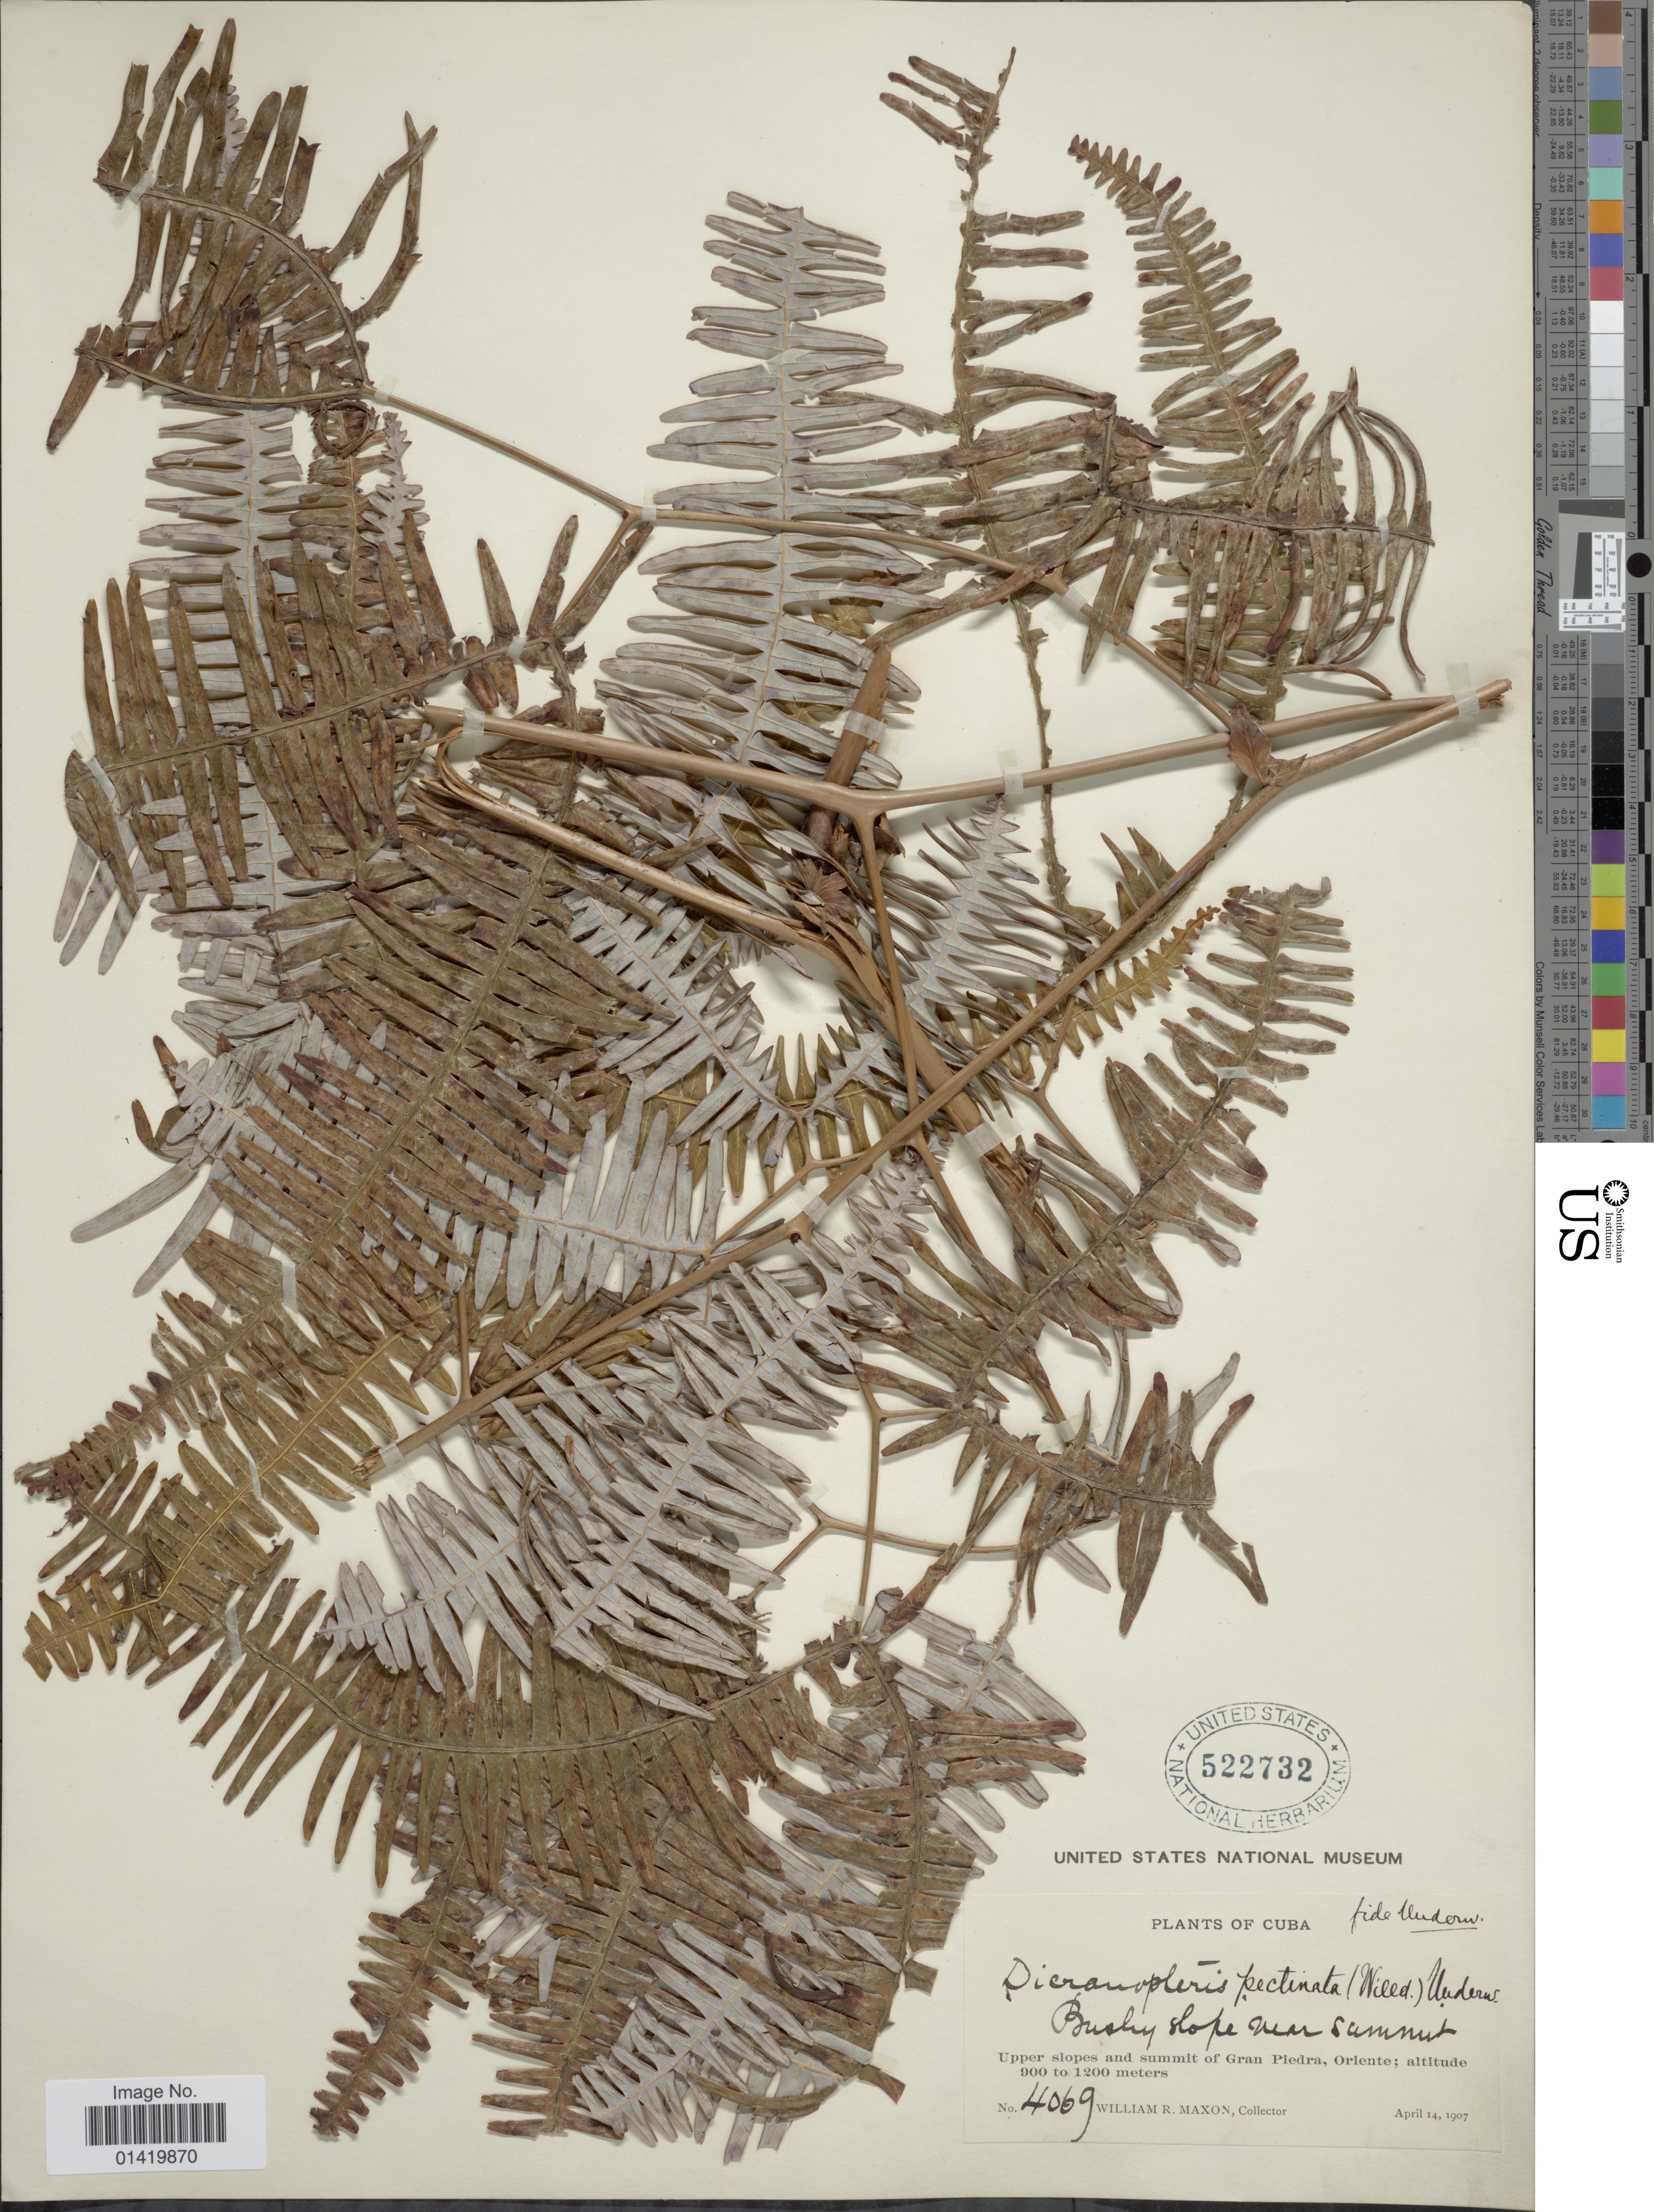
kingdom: Plantae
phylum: Tracheophyta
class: Polypodiopsida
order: Gleicheniales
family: Gleicheniaceae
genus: Gleichenella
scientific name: Gleichenella pectinata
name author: (Willd.) Ching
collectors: W. R. Maxon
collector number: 4069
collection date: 1907-04-14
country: Cuba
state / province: Oriente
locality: Upper slopes and summit of Gran Piedra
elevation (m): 900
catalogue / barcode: US 522732